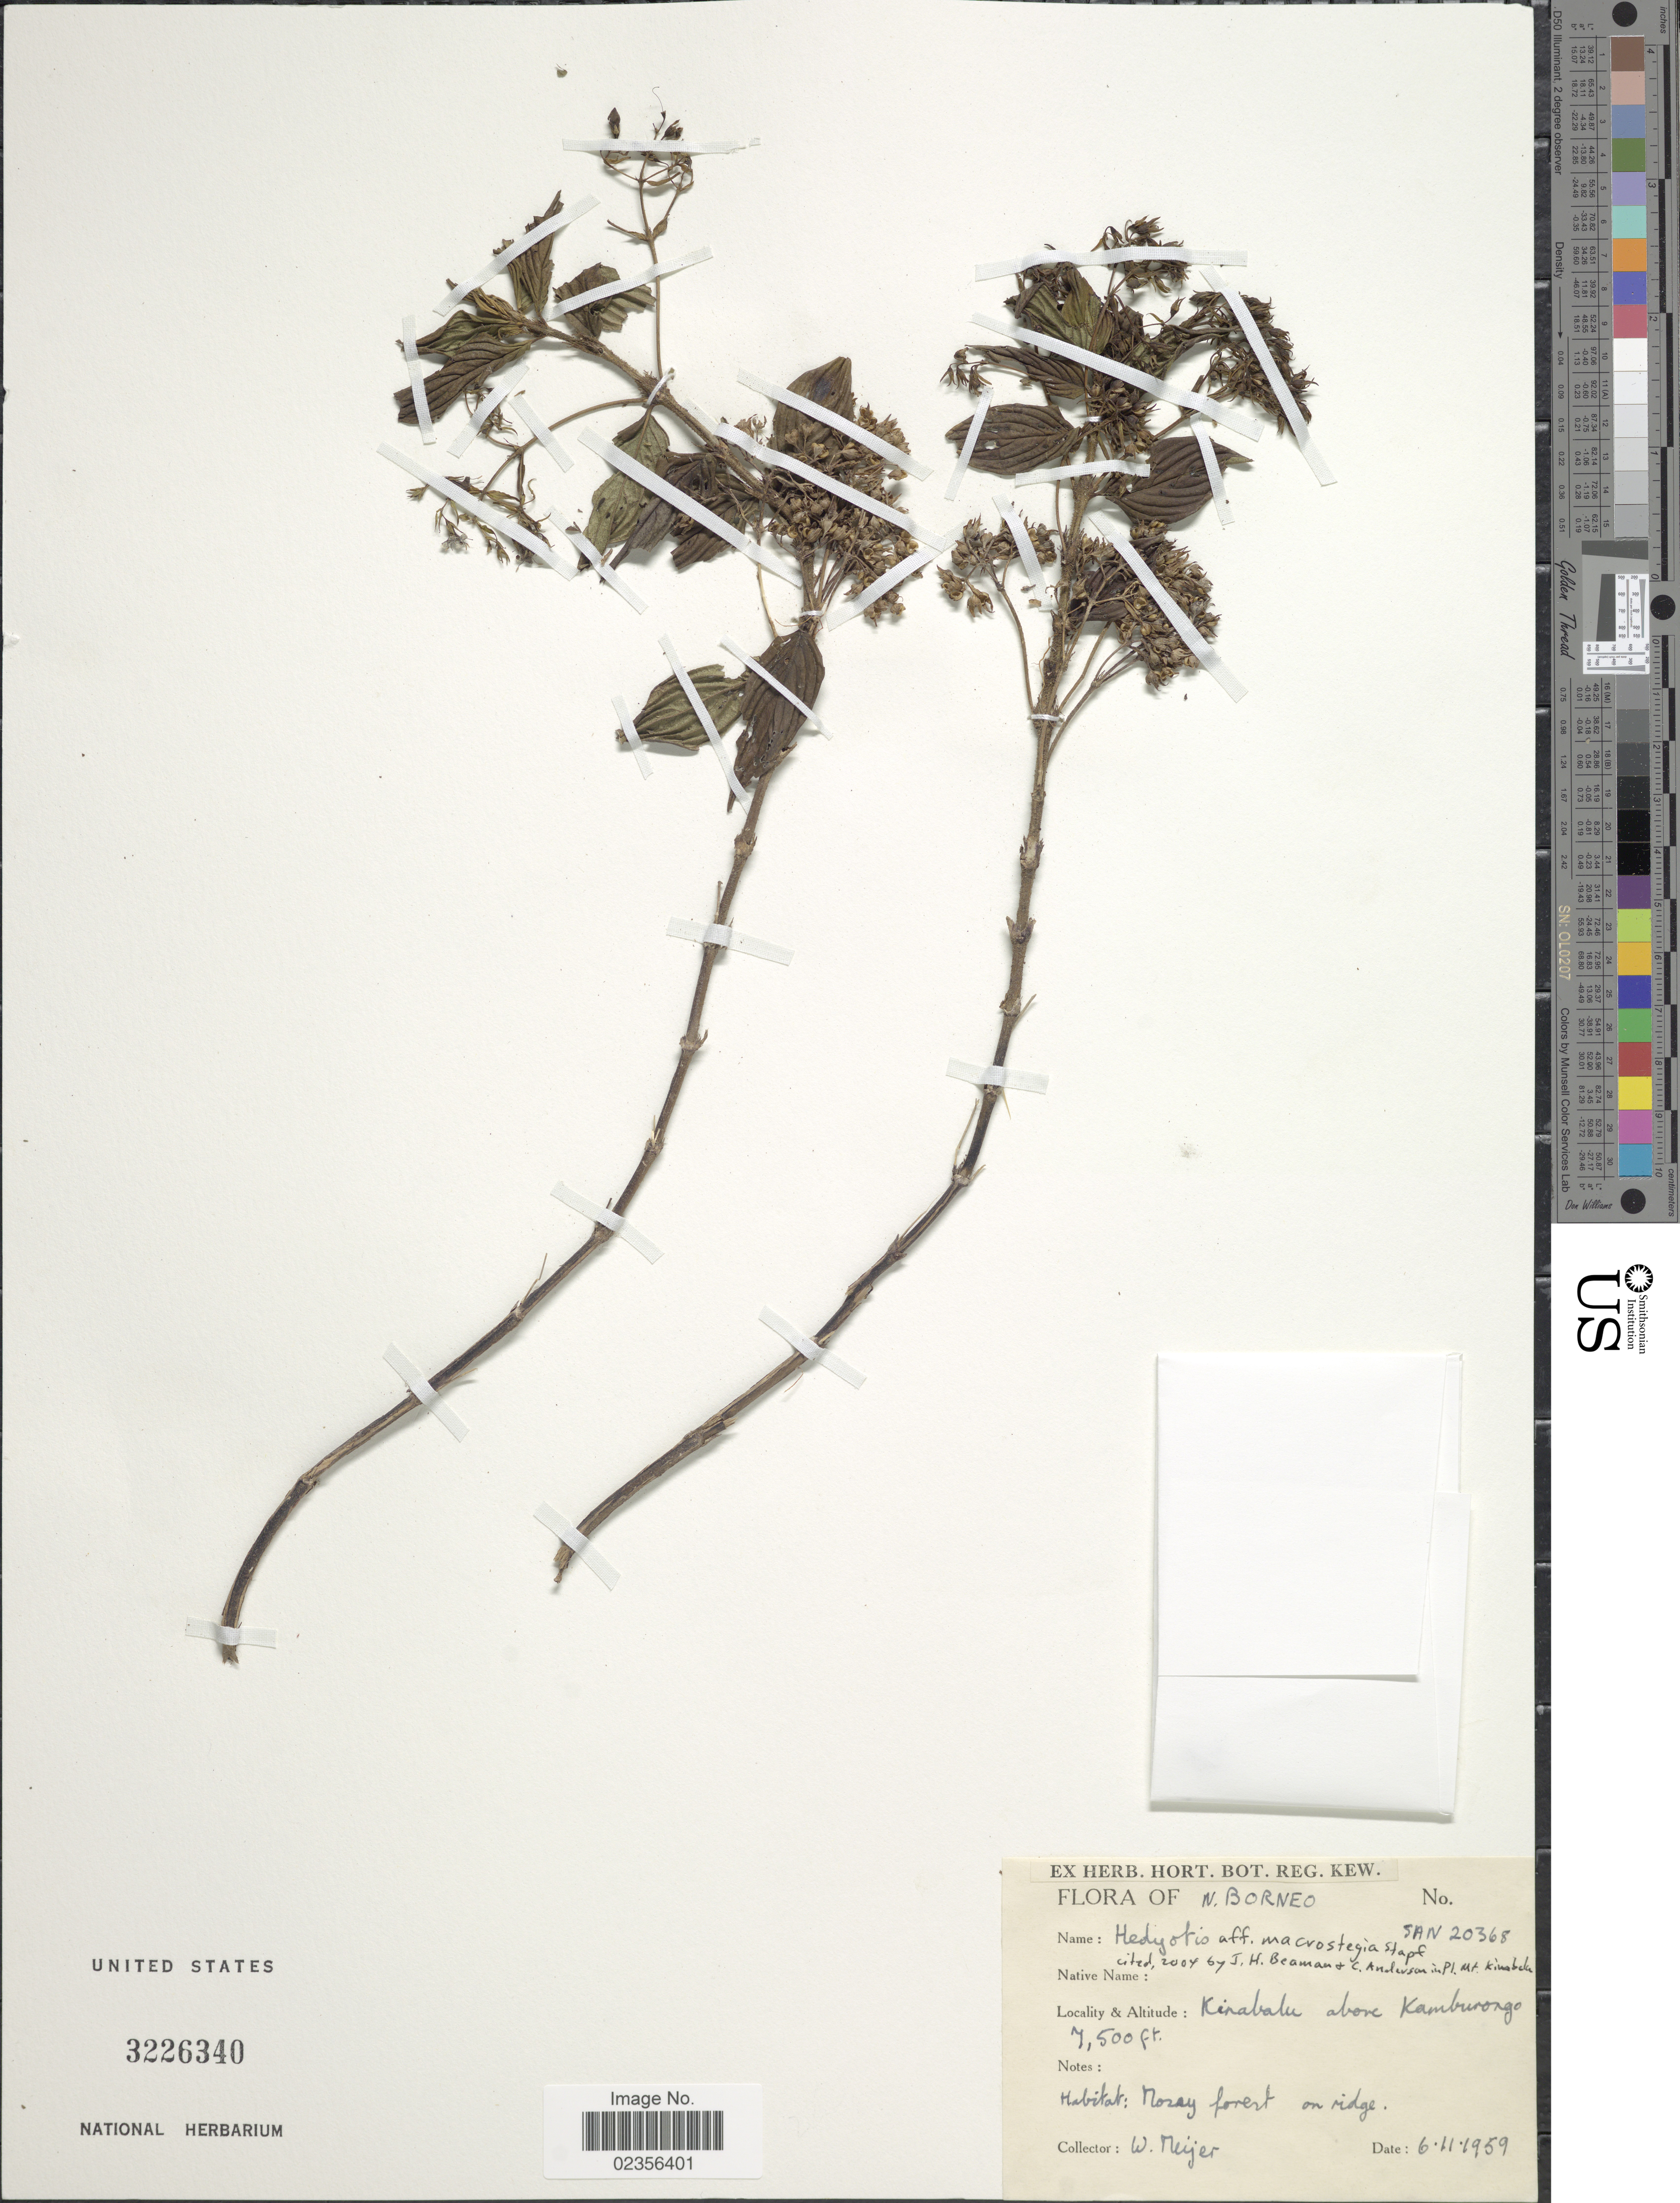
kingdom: Plantae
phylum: Tracheophyta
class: Magnoliopsida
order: Gentianales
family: Rubiaceae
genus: Hedyotis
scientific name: Hedyotis macrostegia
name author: Stapf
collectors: W. Meyer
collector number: SAN 20368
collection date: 1959-11-06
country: Malaysia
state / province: Sabah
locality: N. Borneo, Kinabalu above Kamburongo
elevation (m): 2286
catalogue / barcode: US 3226340